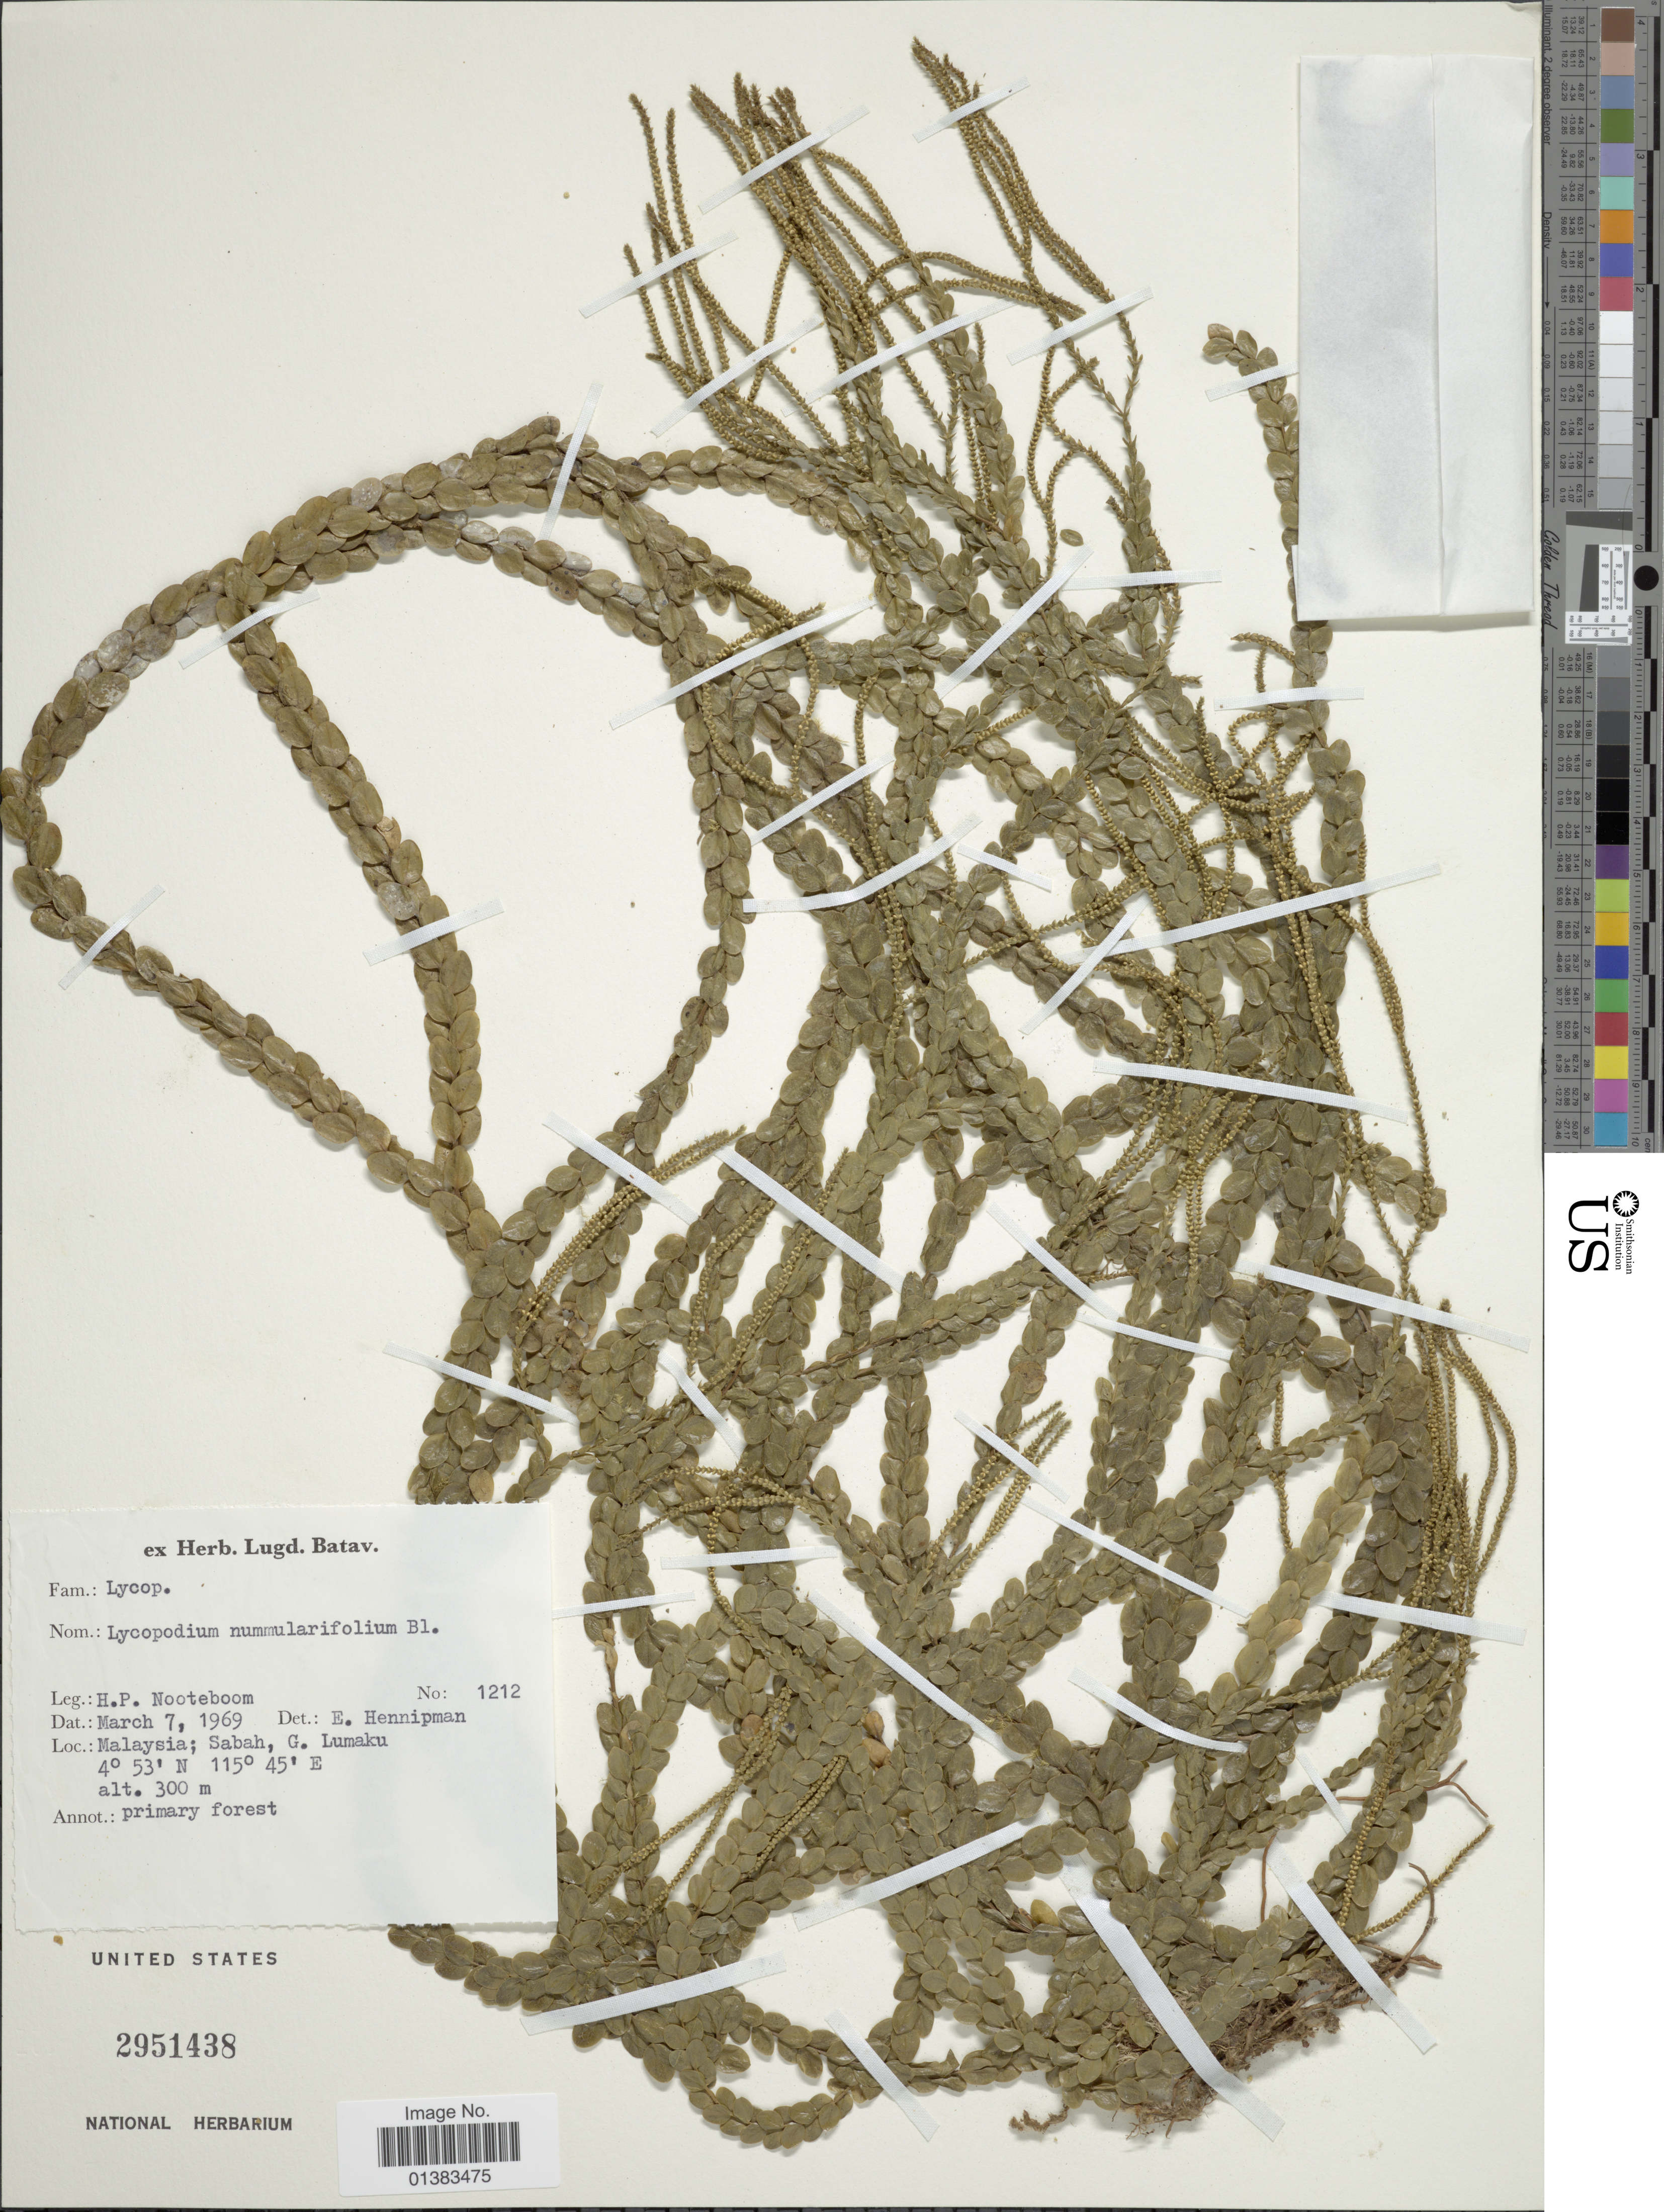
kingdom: Plantae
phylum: Tracheophyta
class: Lycopodiopsida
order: Lycopodiales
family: Lycopodiaceae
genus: Phlegmariurus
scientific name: Phlegmariurus nummulariifolius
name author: (Blume) Ching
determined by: Field, A. R.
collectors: H. P. Nooteboom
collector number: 1212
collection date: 1969-03-07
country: Malaysia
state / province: Sabah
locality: G. Lumaku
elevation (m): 300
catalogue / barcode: US 2951438